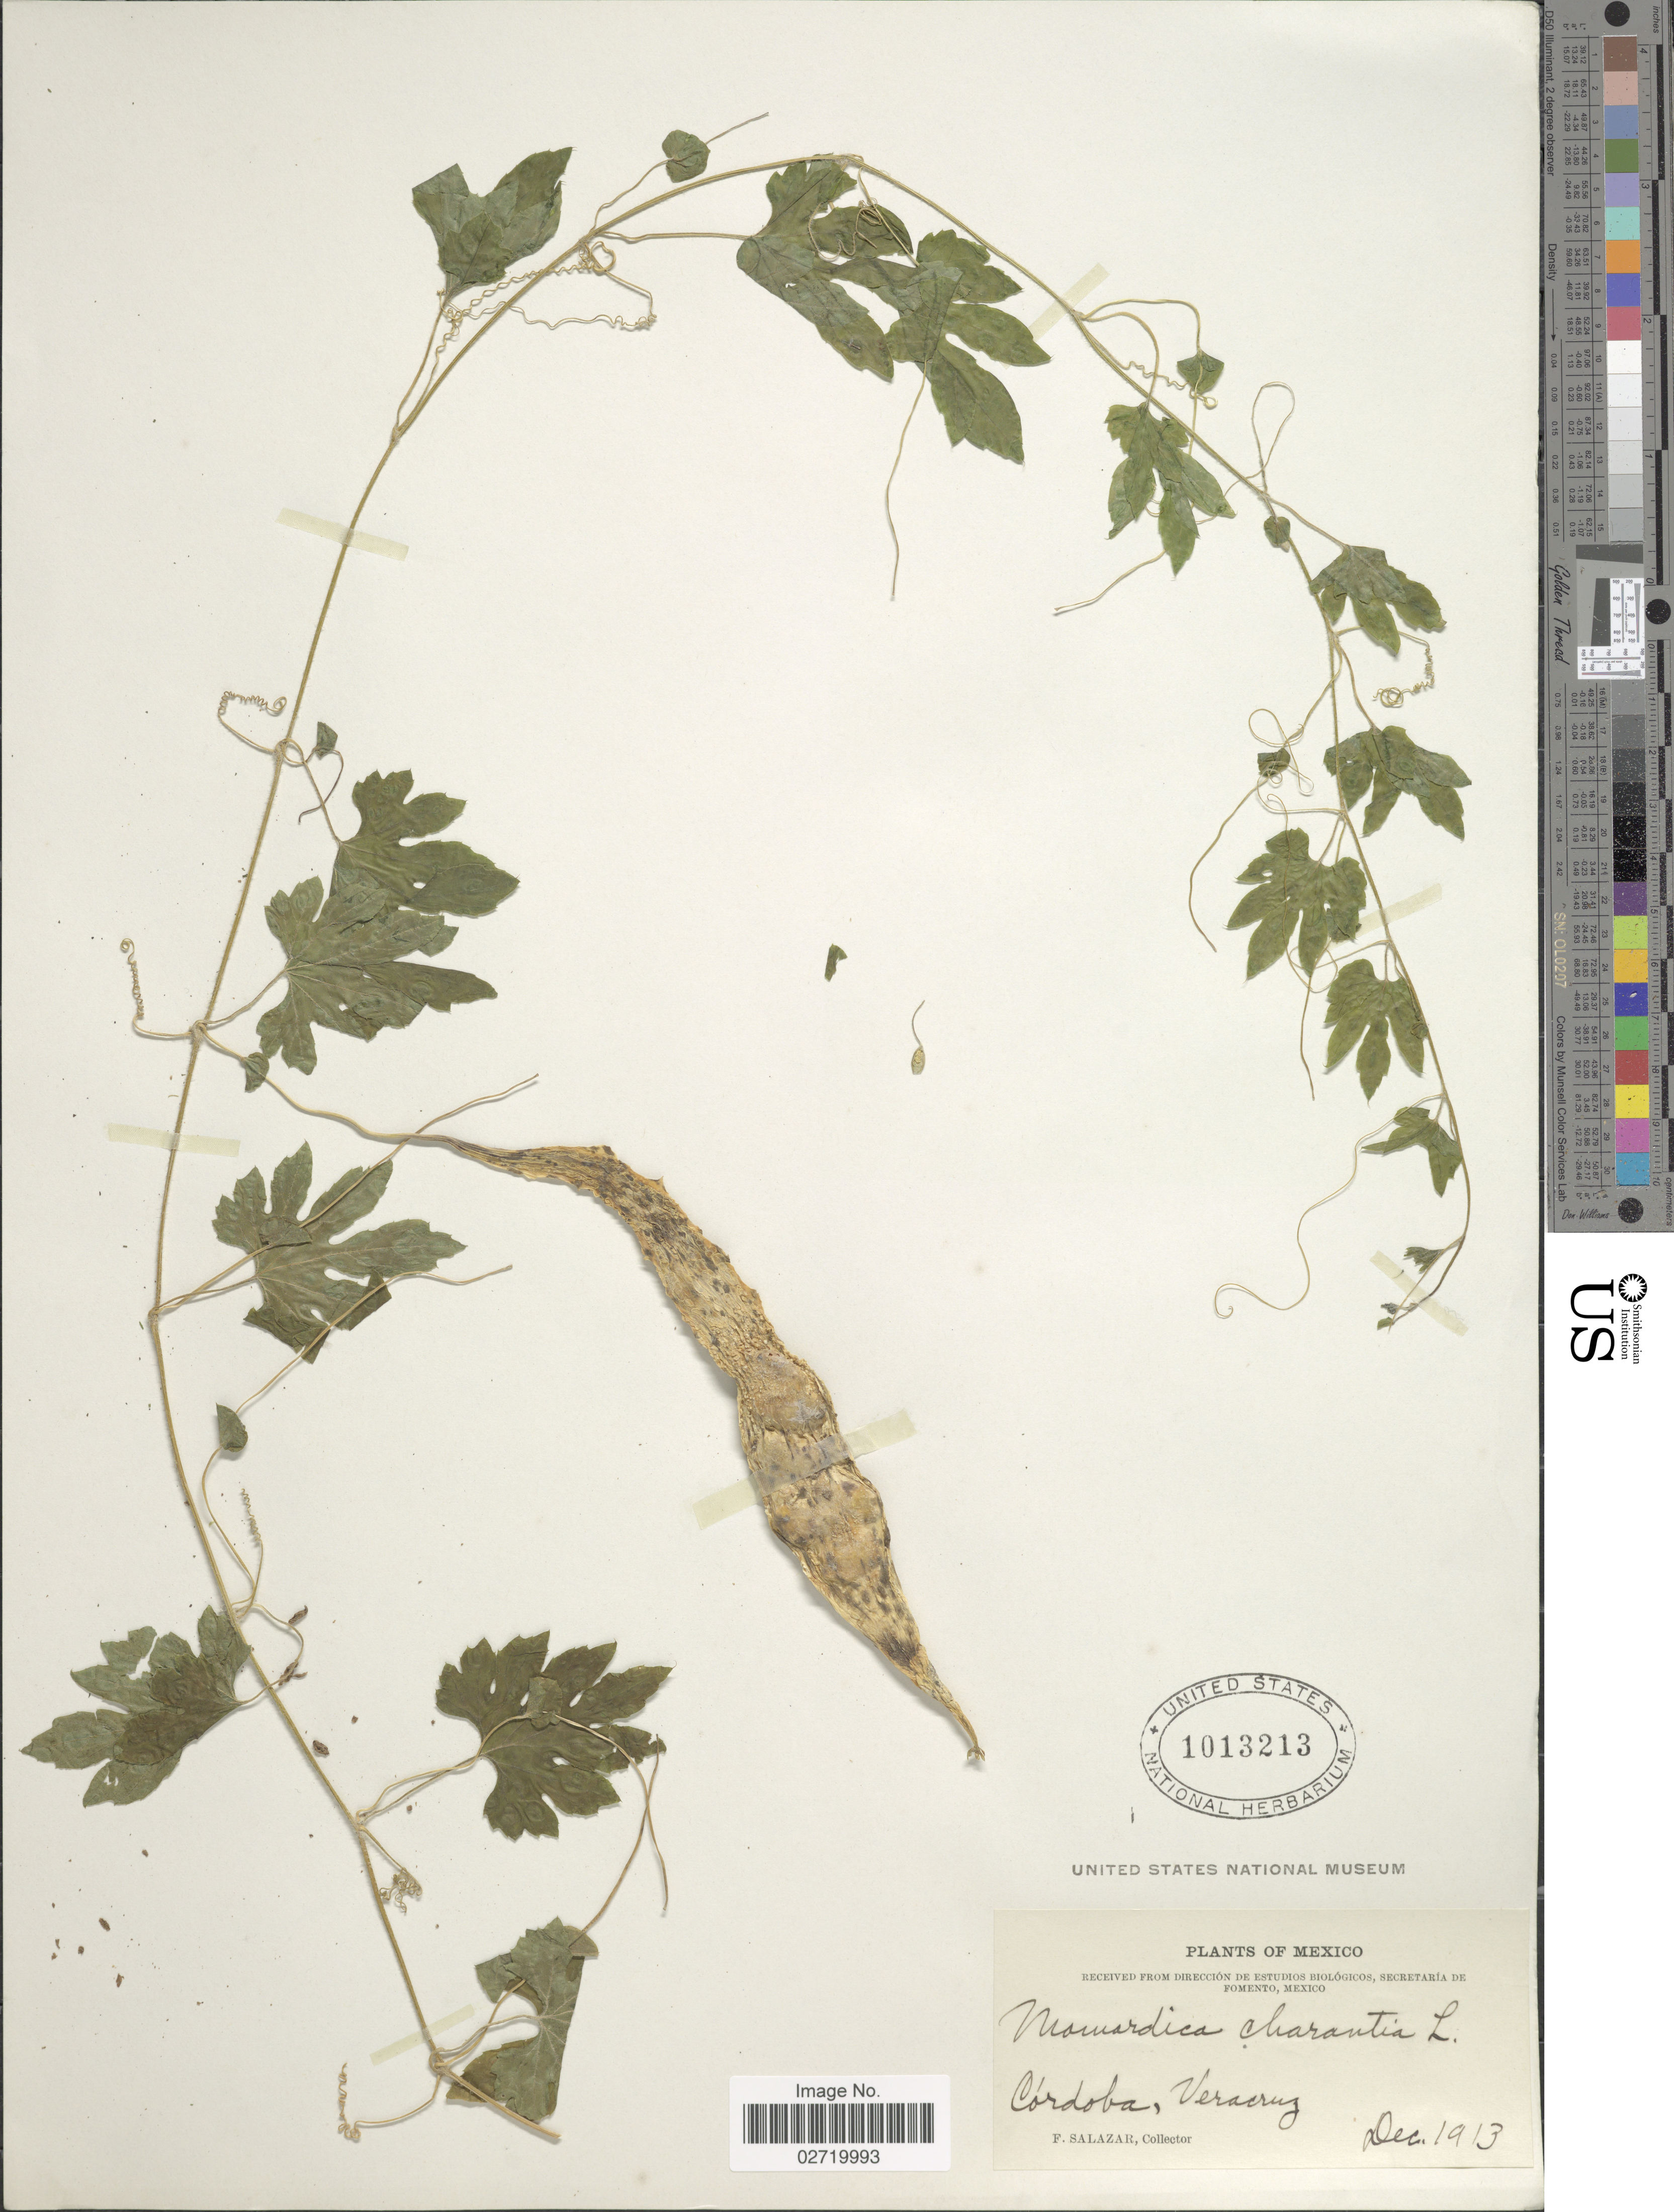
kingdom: Plantae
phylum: Tracheophyta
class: Magnoliopsida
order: Cucurbitales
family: Cucurbitaceae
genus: Momordica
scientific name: Momordica charantia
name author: L.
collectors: F. Salazar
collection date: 1913-12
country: Mexico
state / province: Veracruz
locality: Córdoba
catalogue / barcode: US 1013213